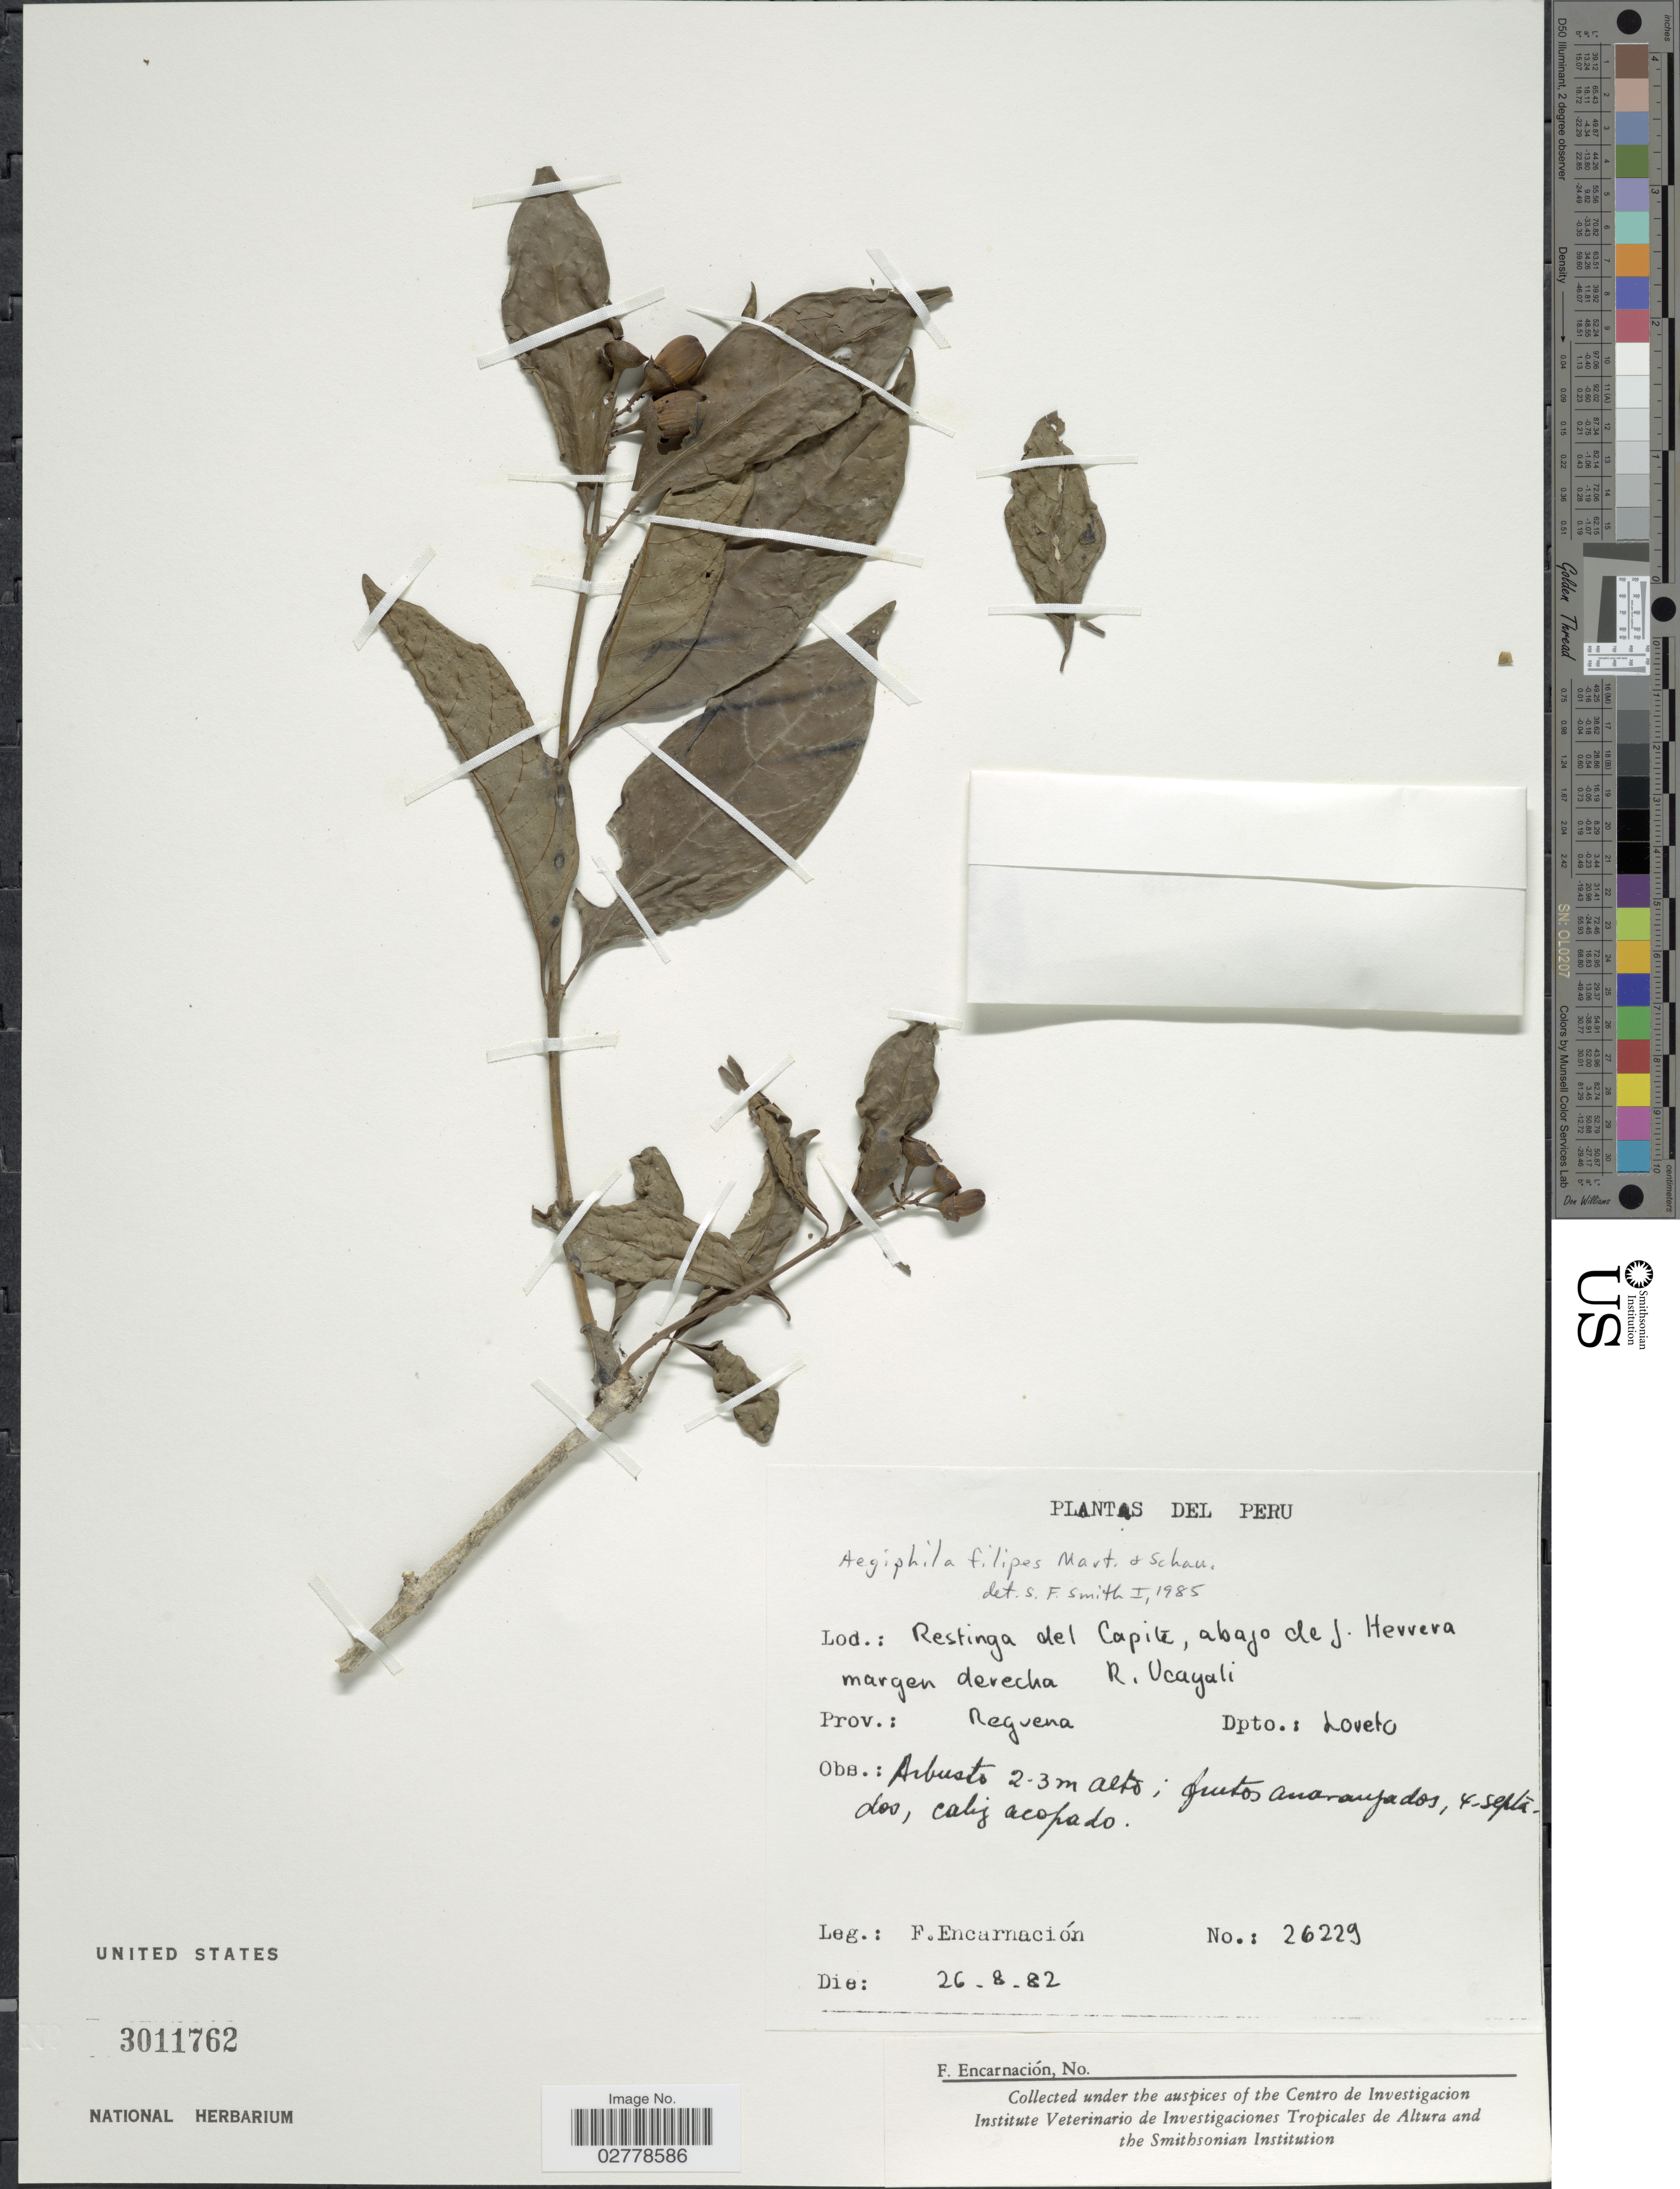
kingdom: Plantae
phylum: Tracheophyta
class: Magnoliopsida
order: Lamiales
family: Lamiaceae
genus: Aegiphila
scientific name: Aegiphila filipes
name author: Mart. & Schauer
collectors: F. Encarnación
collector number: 26229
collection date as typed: Transcribed d/m/y: 26/8/82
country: Peru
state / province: Loreto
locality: Restinga del Capite, abajo de S. Herrera margen derecha R. Ucayali. Prov.: Regvena. Dpto.: Loreto.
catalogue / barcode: US 3011762